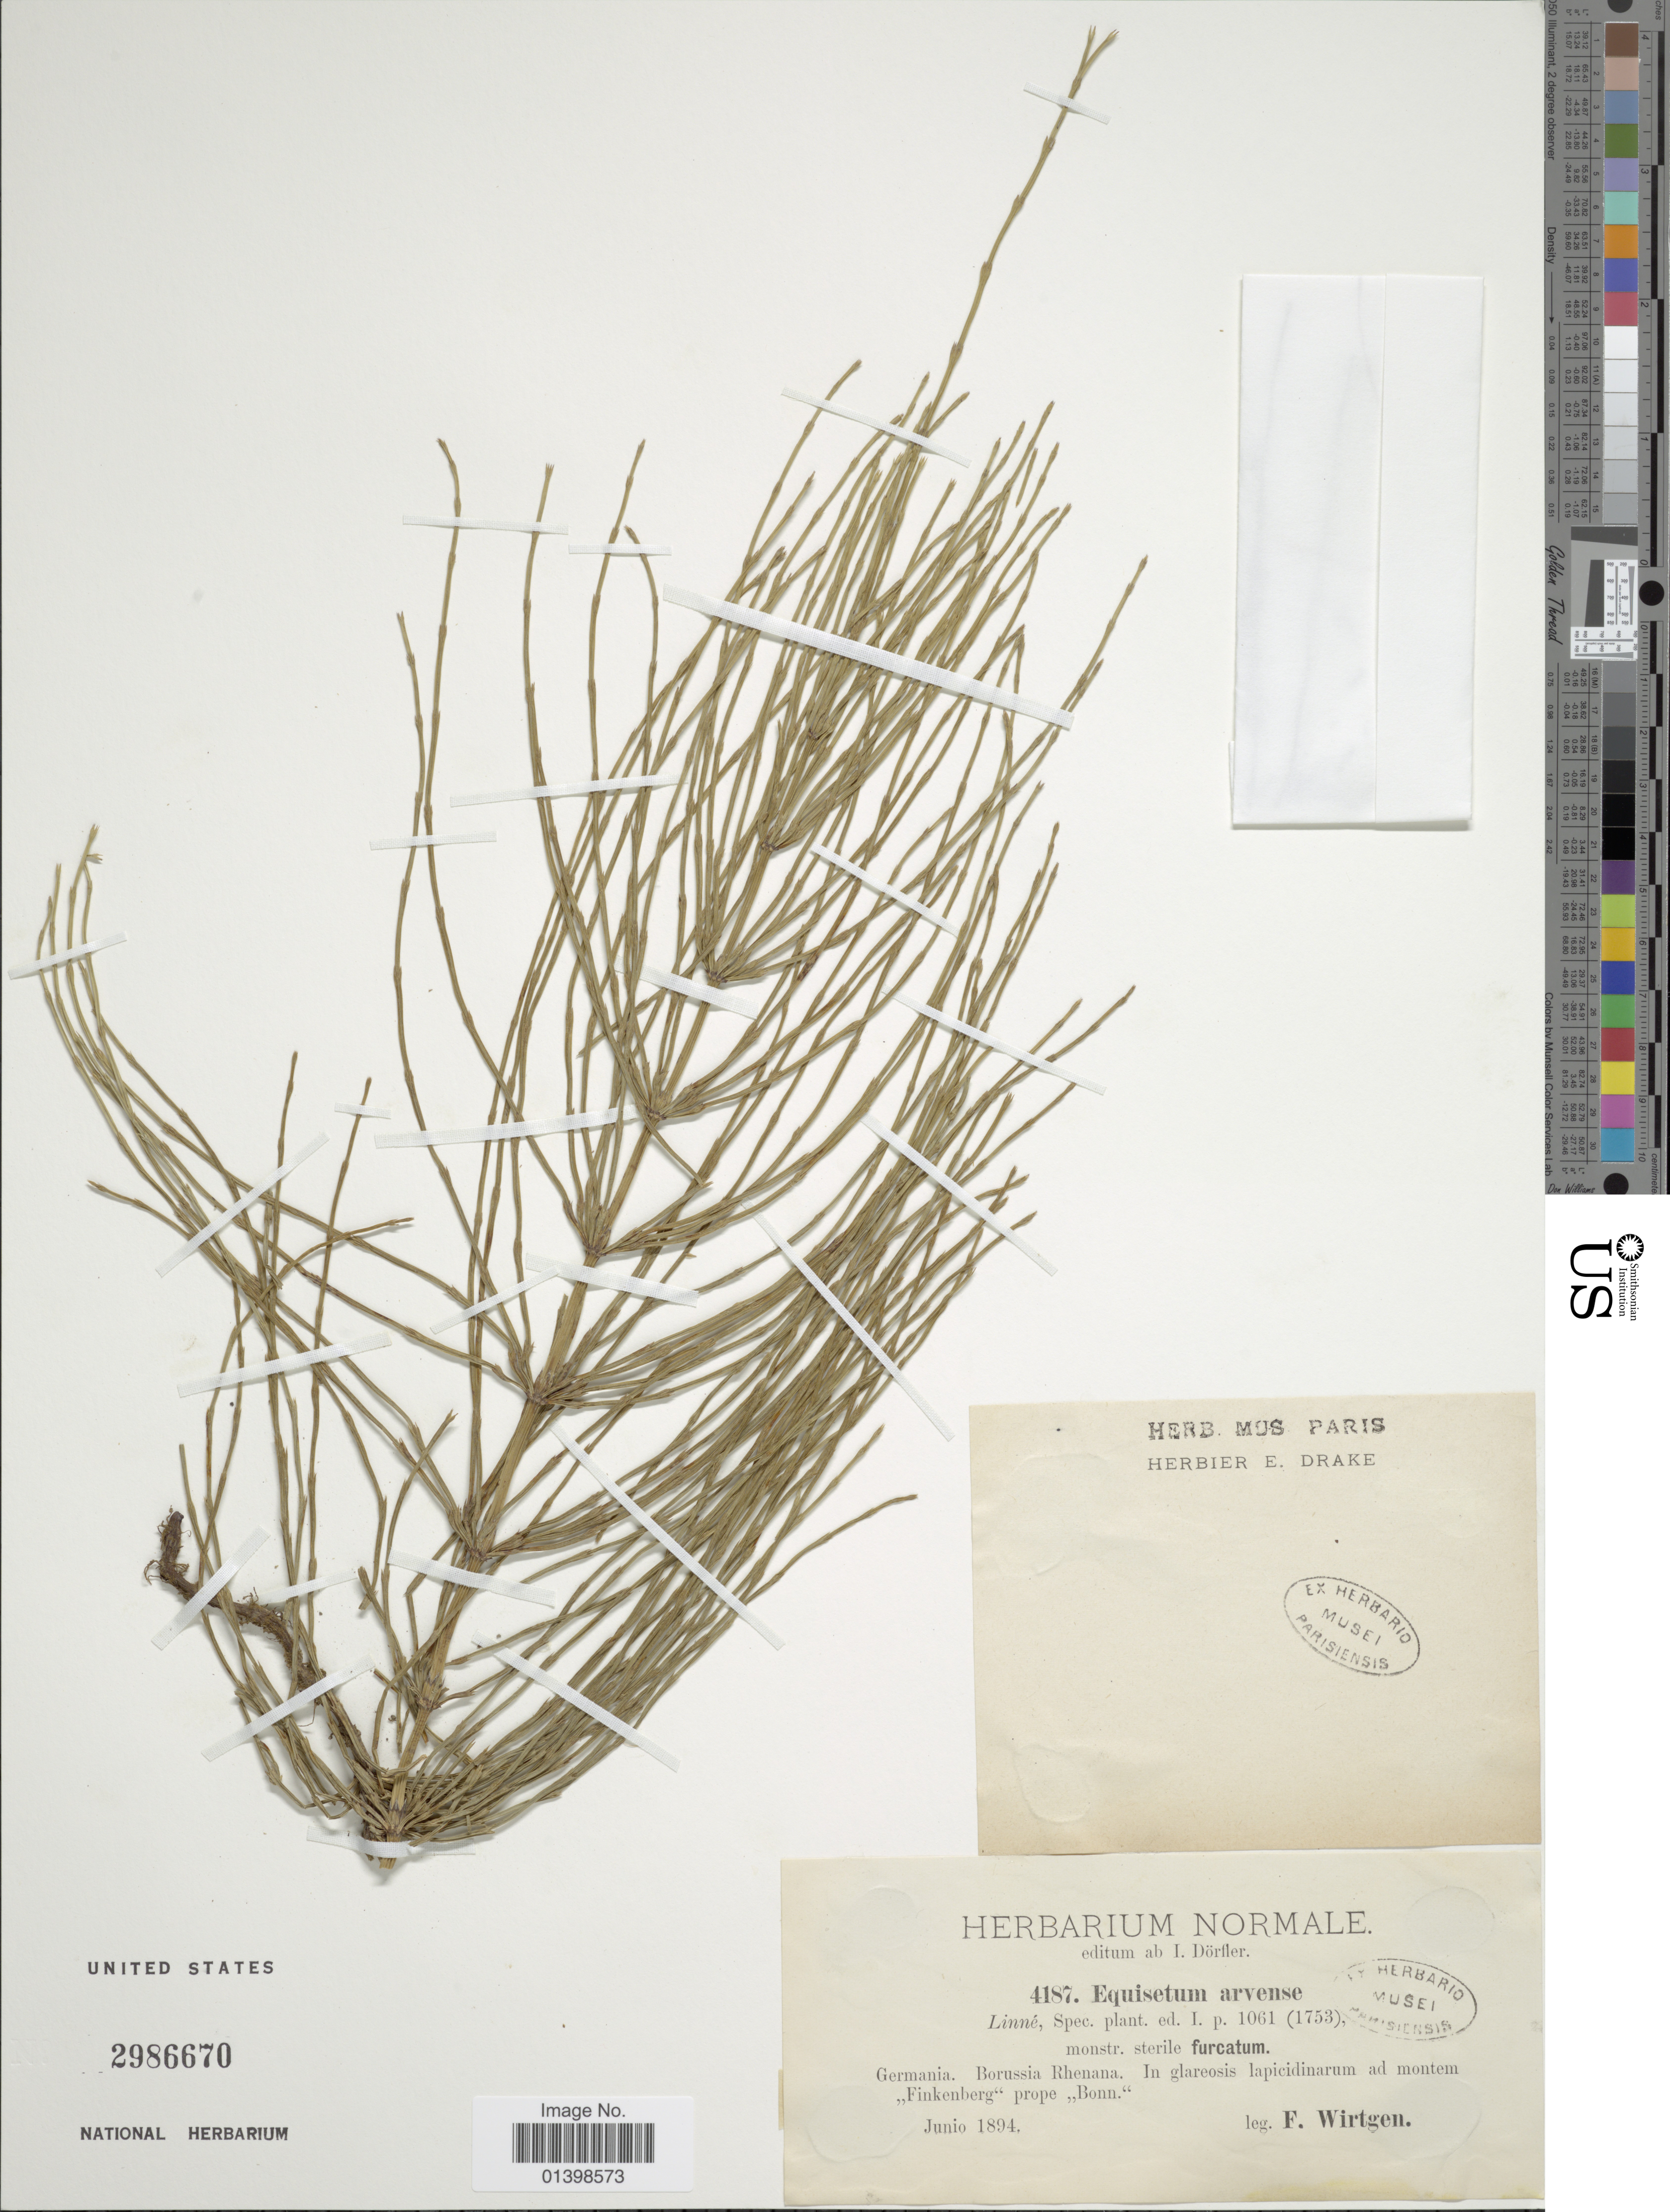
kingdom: Plantae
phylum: Tracheophyta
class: Polypodiopsida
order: Equisetales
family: Equisetaceae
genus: Equisetum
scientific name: Equisetum arvense var. nemorosum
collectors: F. Wirtgen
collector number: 4187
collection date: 1894-06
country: Germany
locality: Borussia Rhenana, In glareosis lapicidanarum ad montem ,,Finkenberg' prope ,,Bonn'.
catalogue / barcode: US 2986670